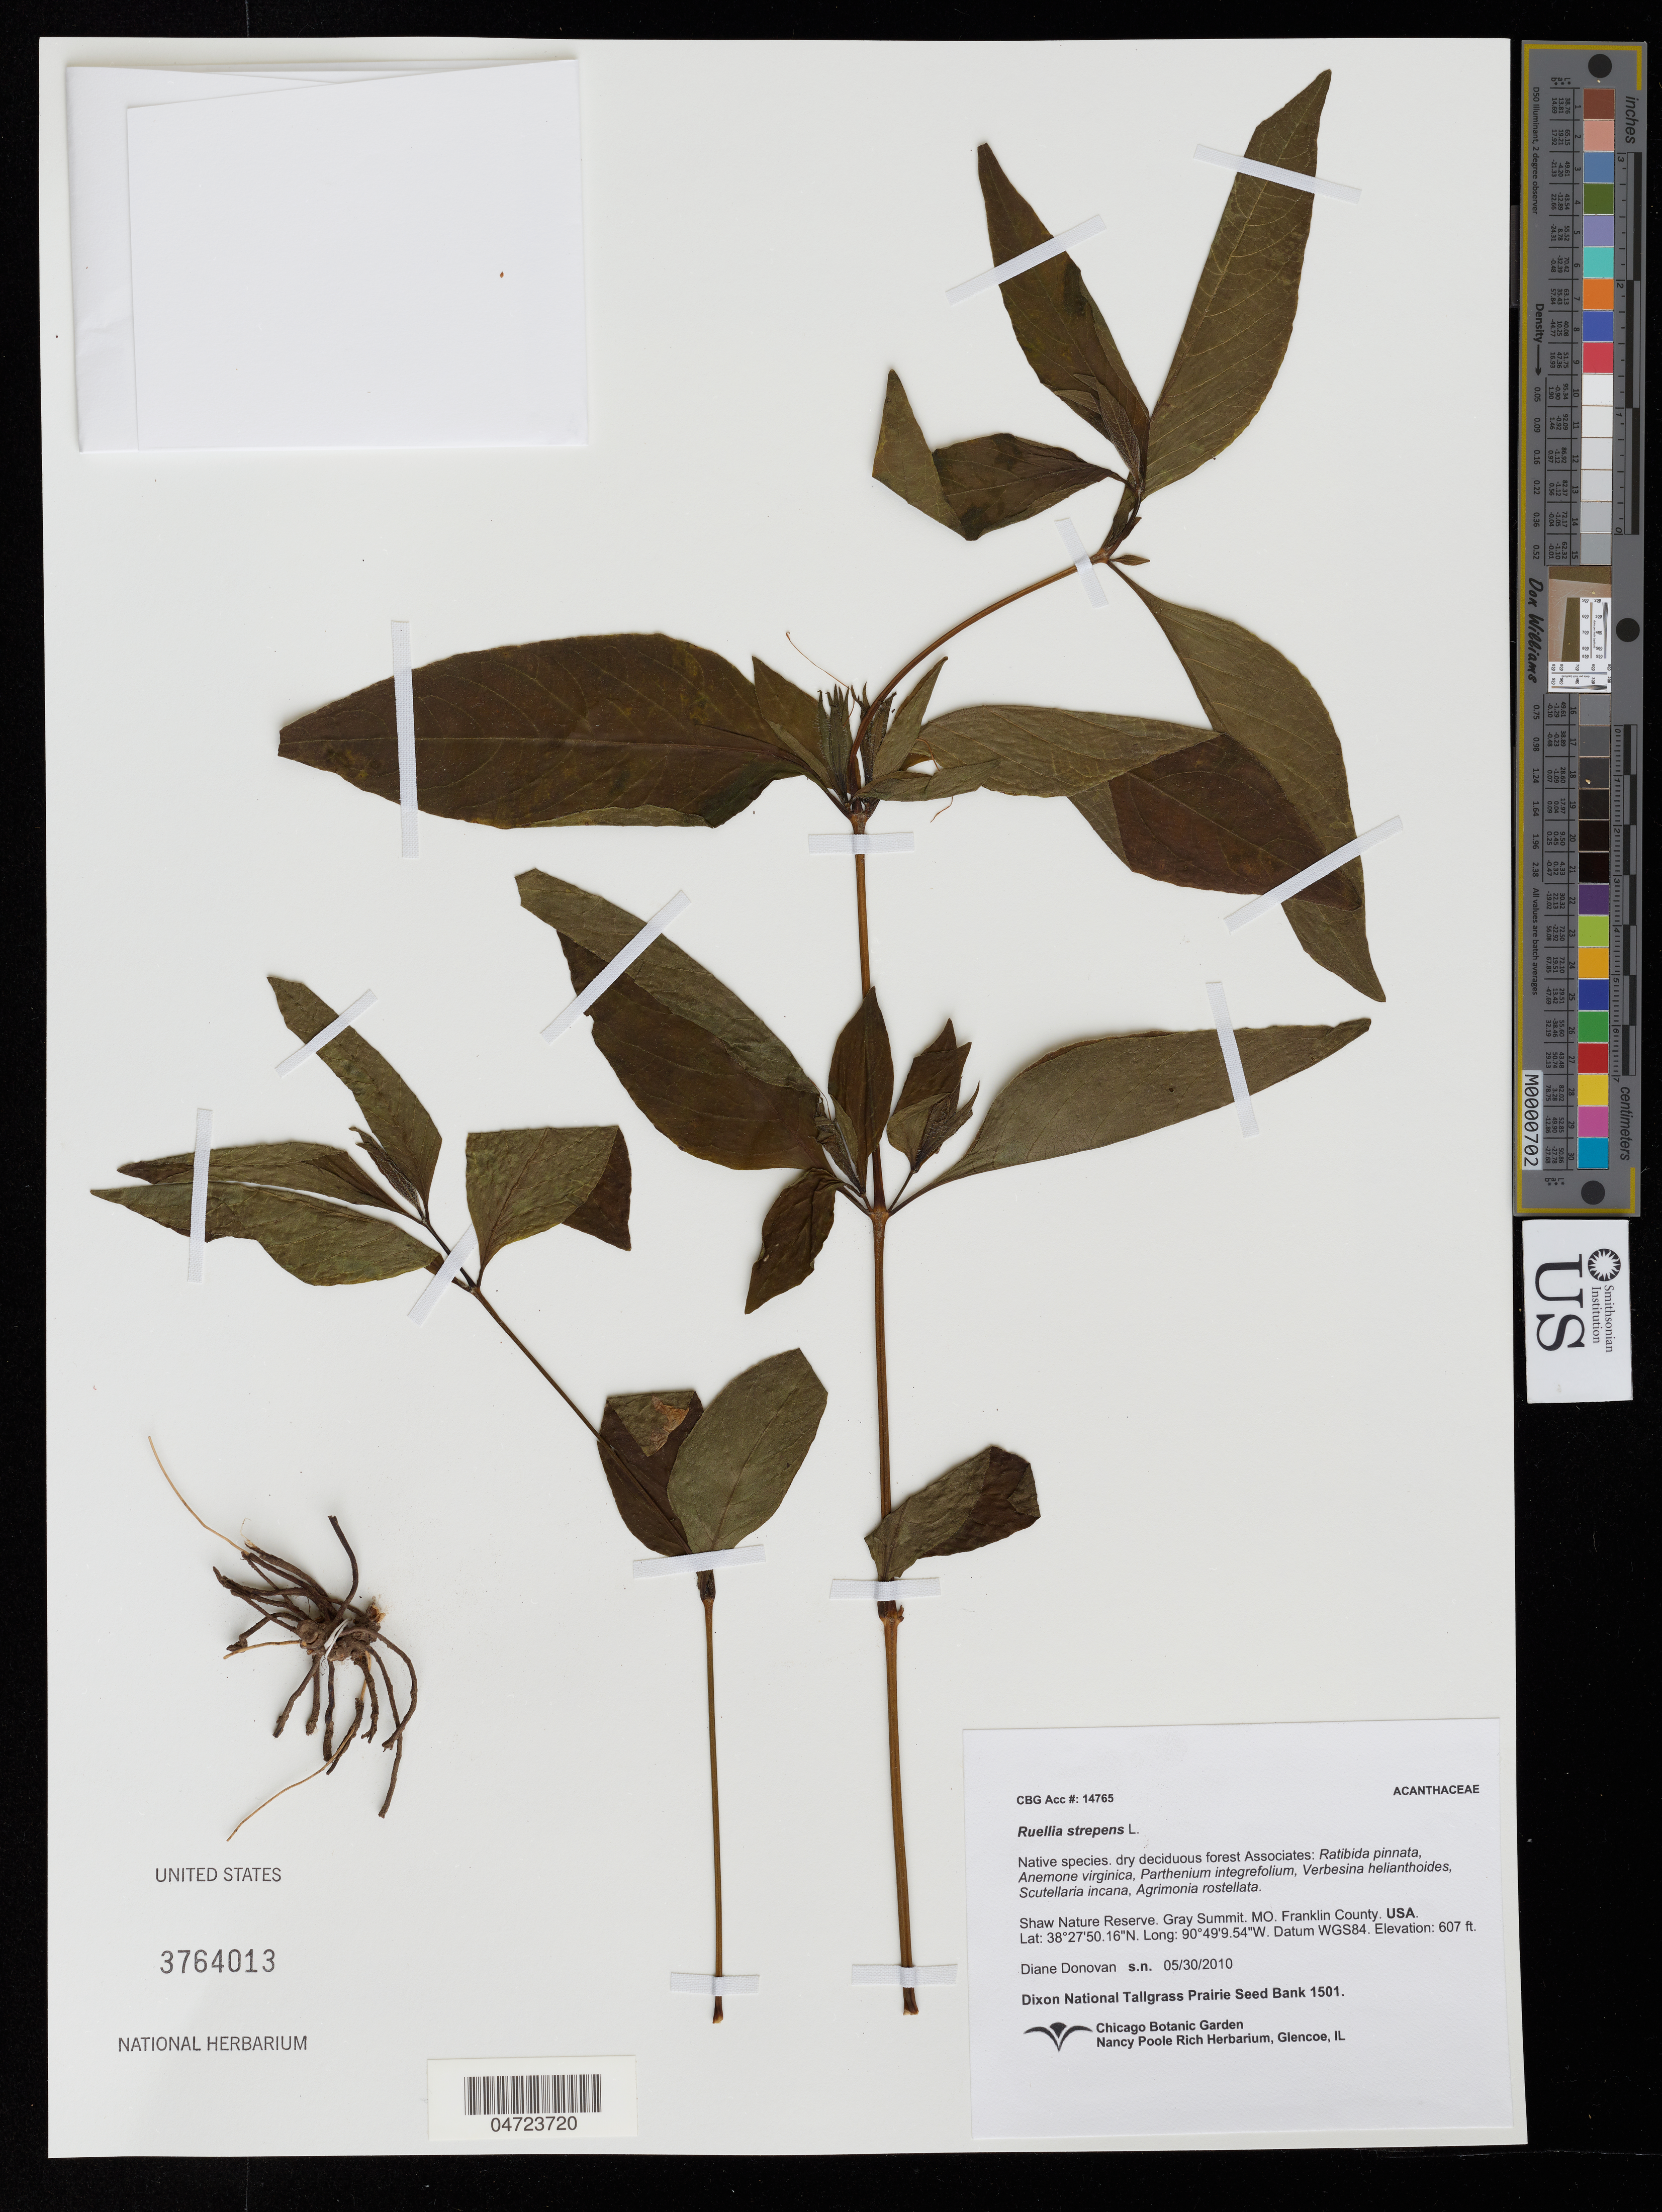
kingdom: Plantae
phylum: Tracheophyta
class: Magnoliopsida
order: Lamiales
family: Acanthaceae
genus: Ruellia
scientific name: Ruellia strepens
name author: L.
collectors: D. Donovan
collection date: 2010-05-30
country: United States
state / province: Missouri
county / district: Franklin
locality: Shaw Nature Reserve. Gray Summit. Franklin County.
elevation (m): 185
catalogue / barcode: US 3764013